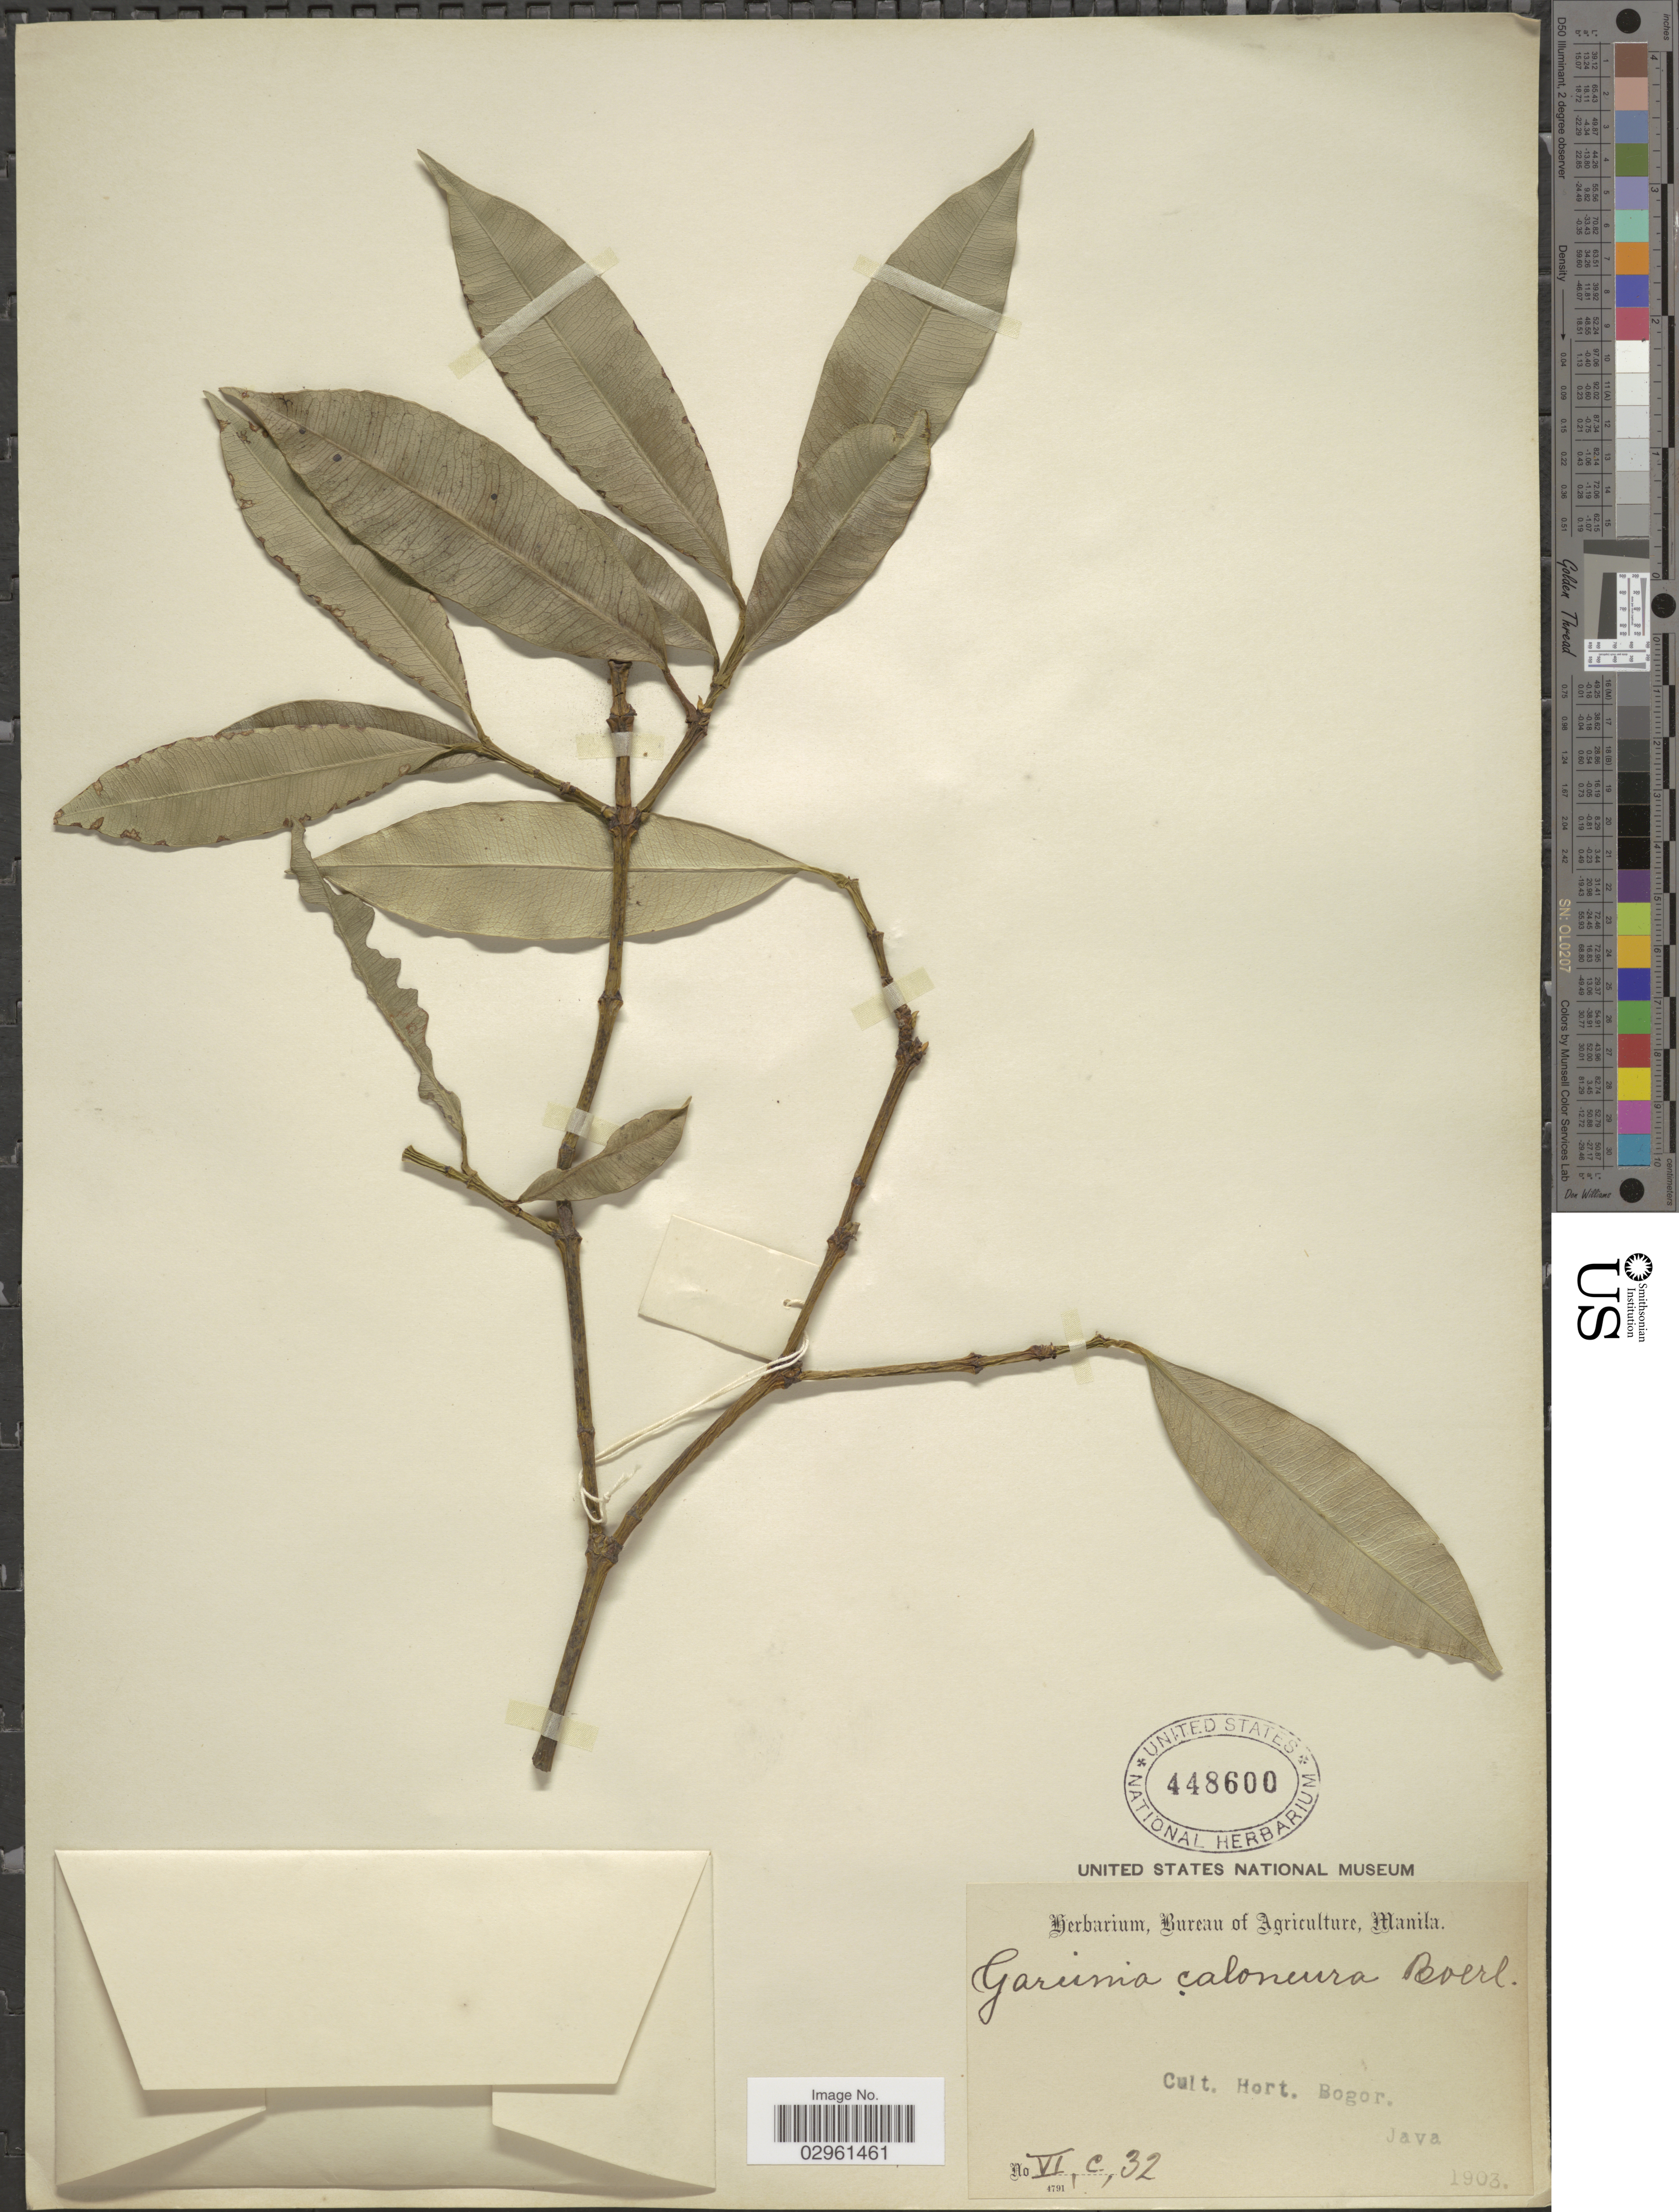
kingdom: Plantae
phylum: Tracheophyta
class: Magnoliopsida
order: Malpighiales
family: Clusiaceae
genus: Garcinia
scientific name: Garcinia caloneura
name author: Boerl.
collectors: Ex herb. Bureau of Agriculture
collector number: VI,C,32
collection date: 1903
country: Indonesia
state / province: Java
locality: Cult. Hort. Bogor.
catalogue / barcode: US 448600